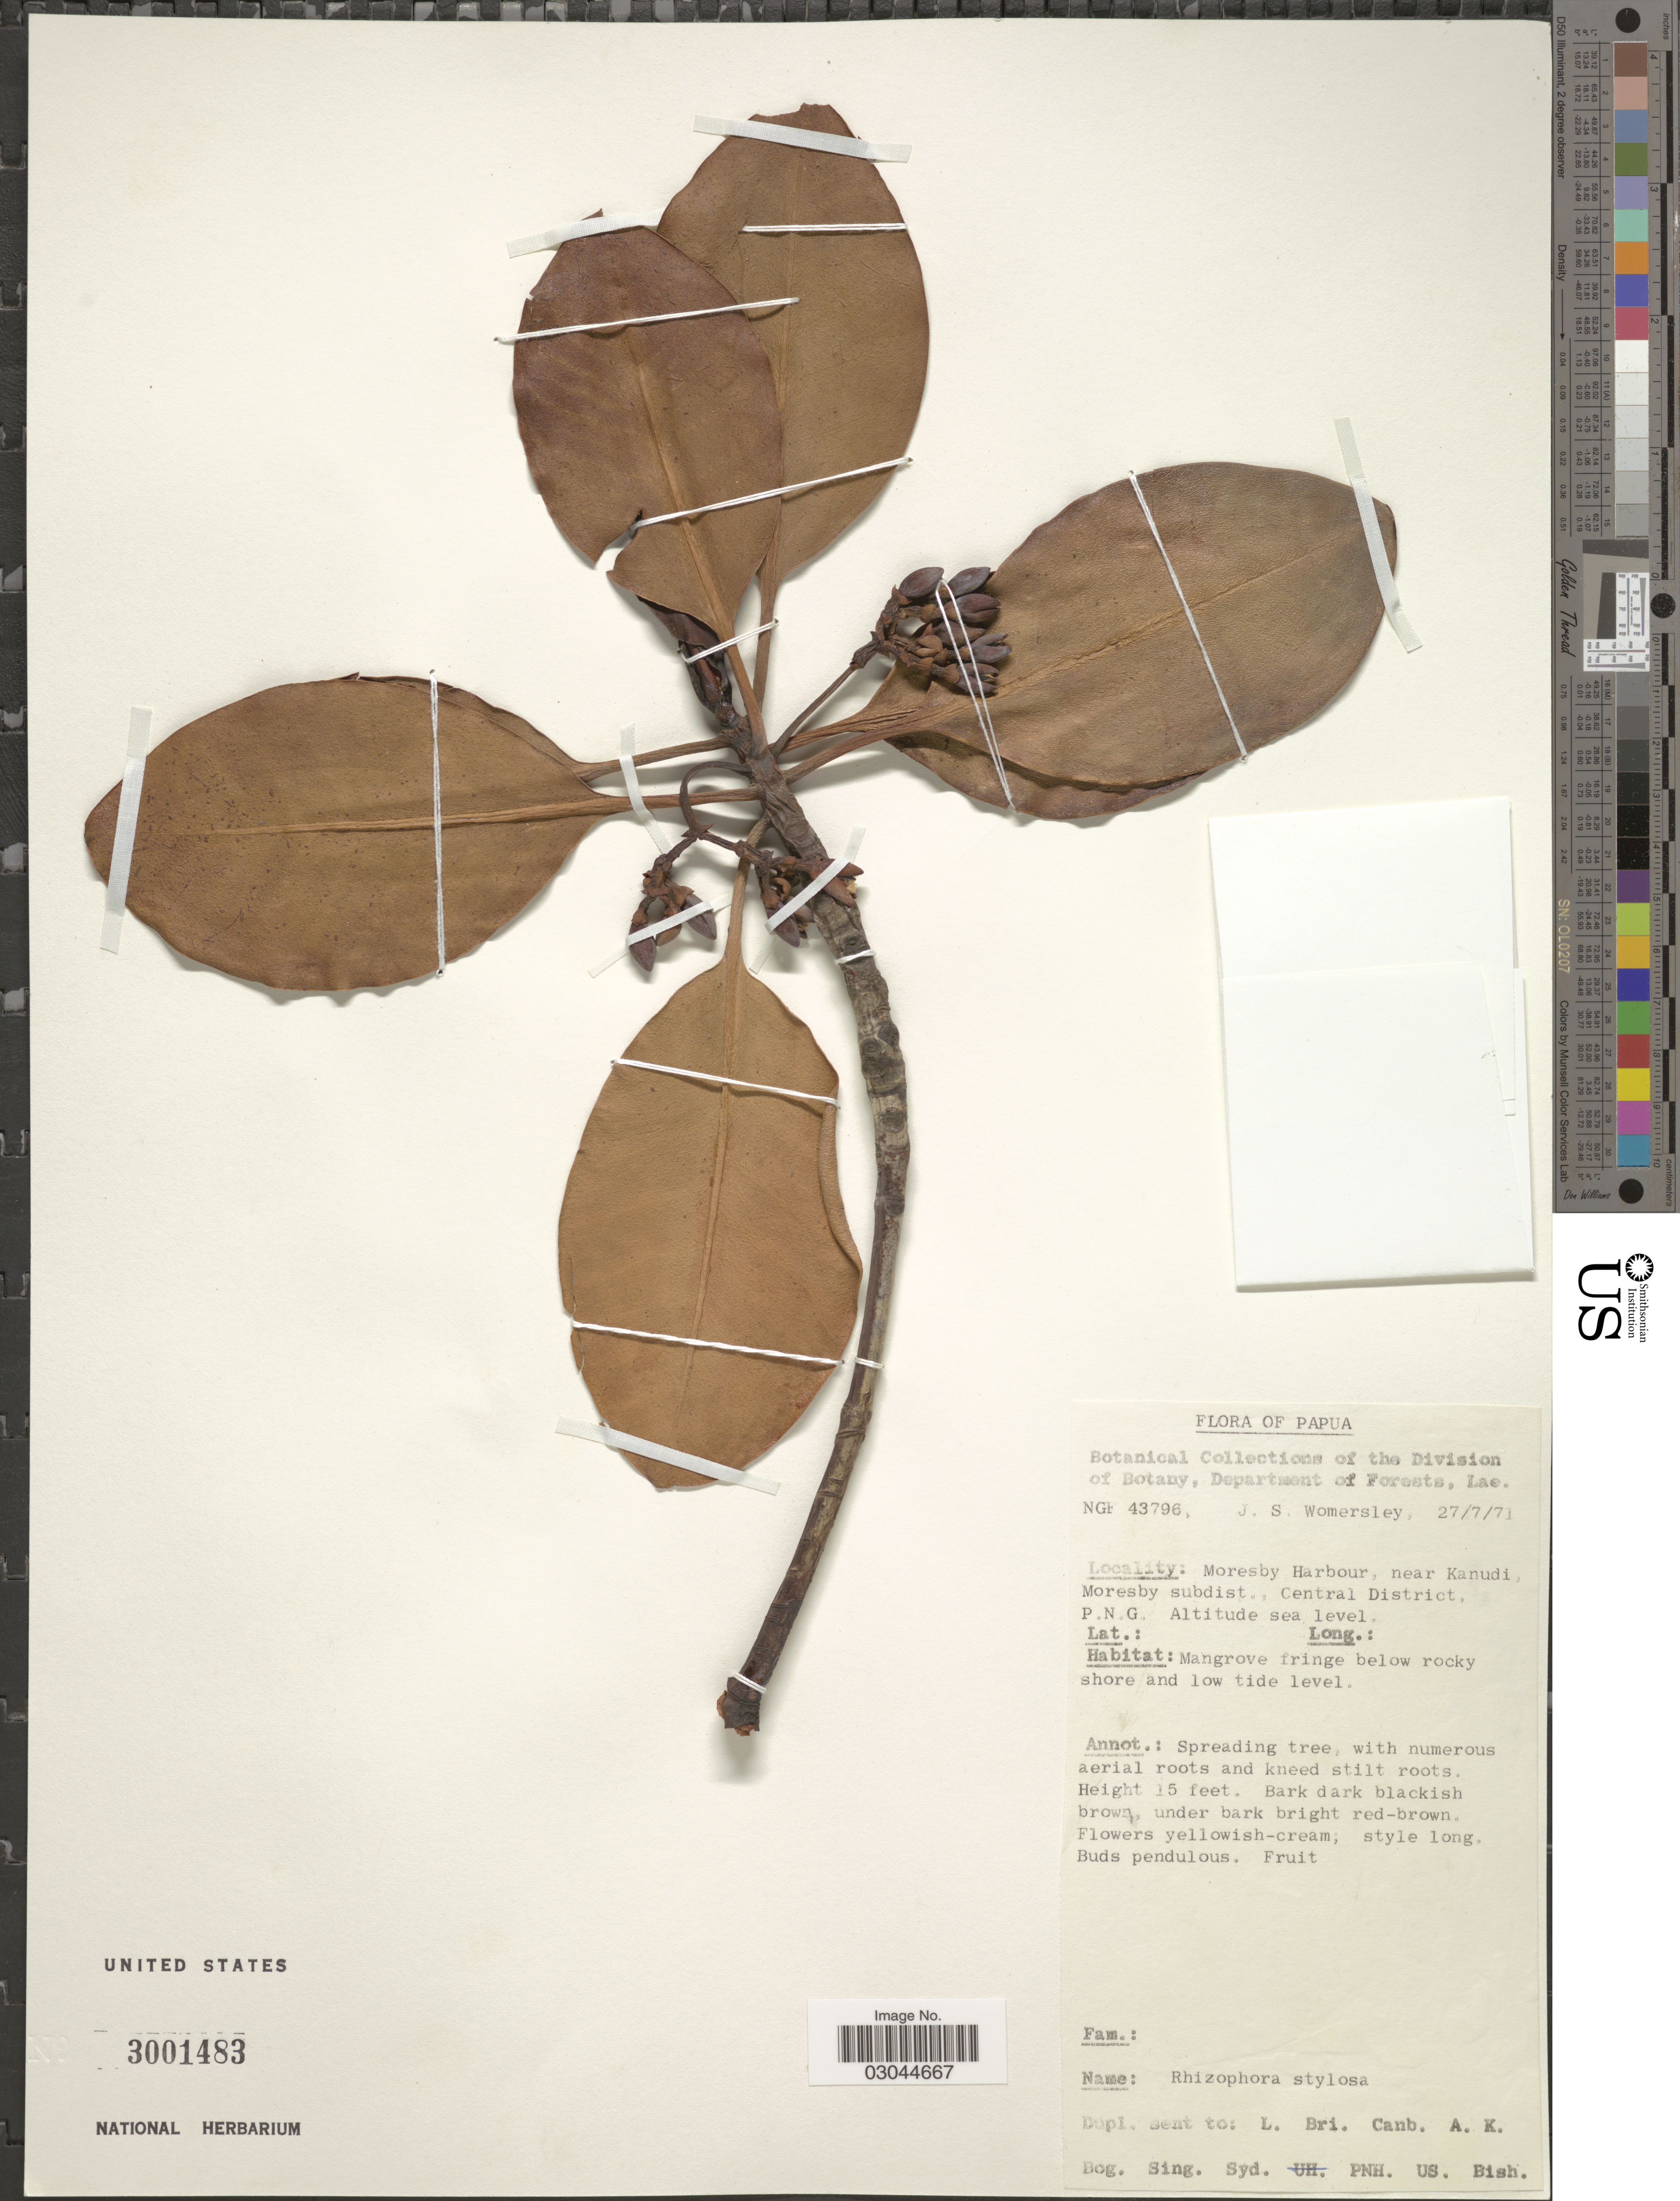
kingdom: Plantae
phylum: Tracheophyta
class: Magnoliopsida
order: Malpighiales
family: Rhizophoraceae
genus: Rhizophora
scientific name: Rhizophora stylosa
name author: Griff.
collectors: J. S. Womersley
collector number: NGF 43796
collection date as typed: Transcribed d/m/y: 27/7/71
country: Papua New Guinea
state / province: Central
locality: Papua. Moresby Harbour, near Kanudi, Moresby subdist. Central District.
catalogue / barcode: US 3001483